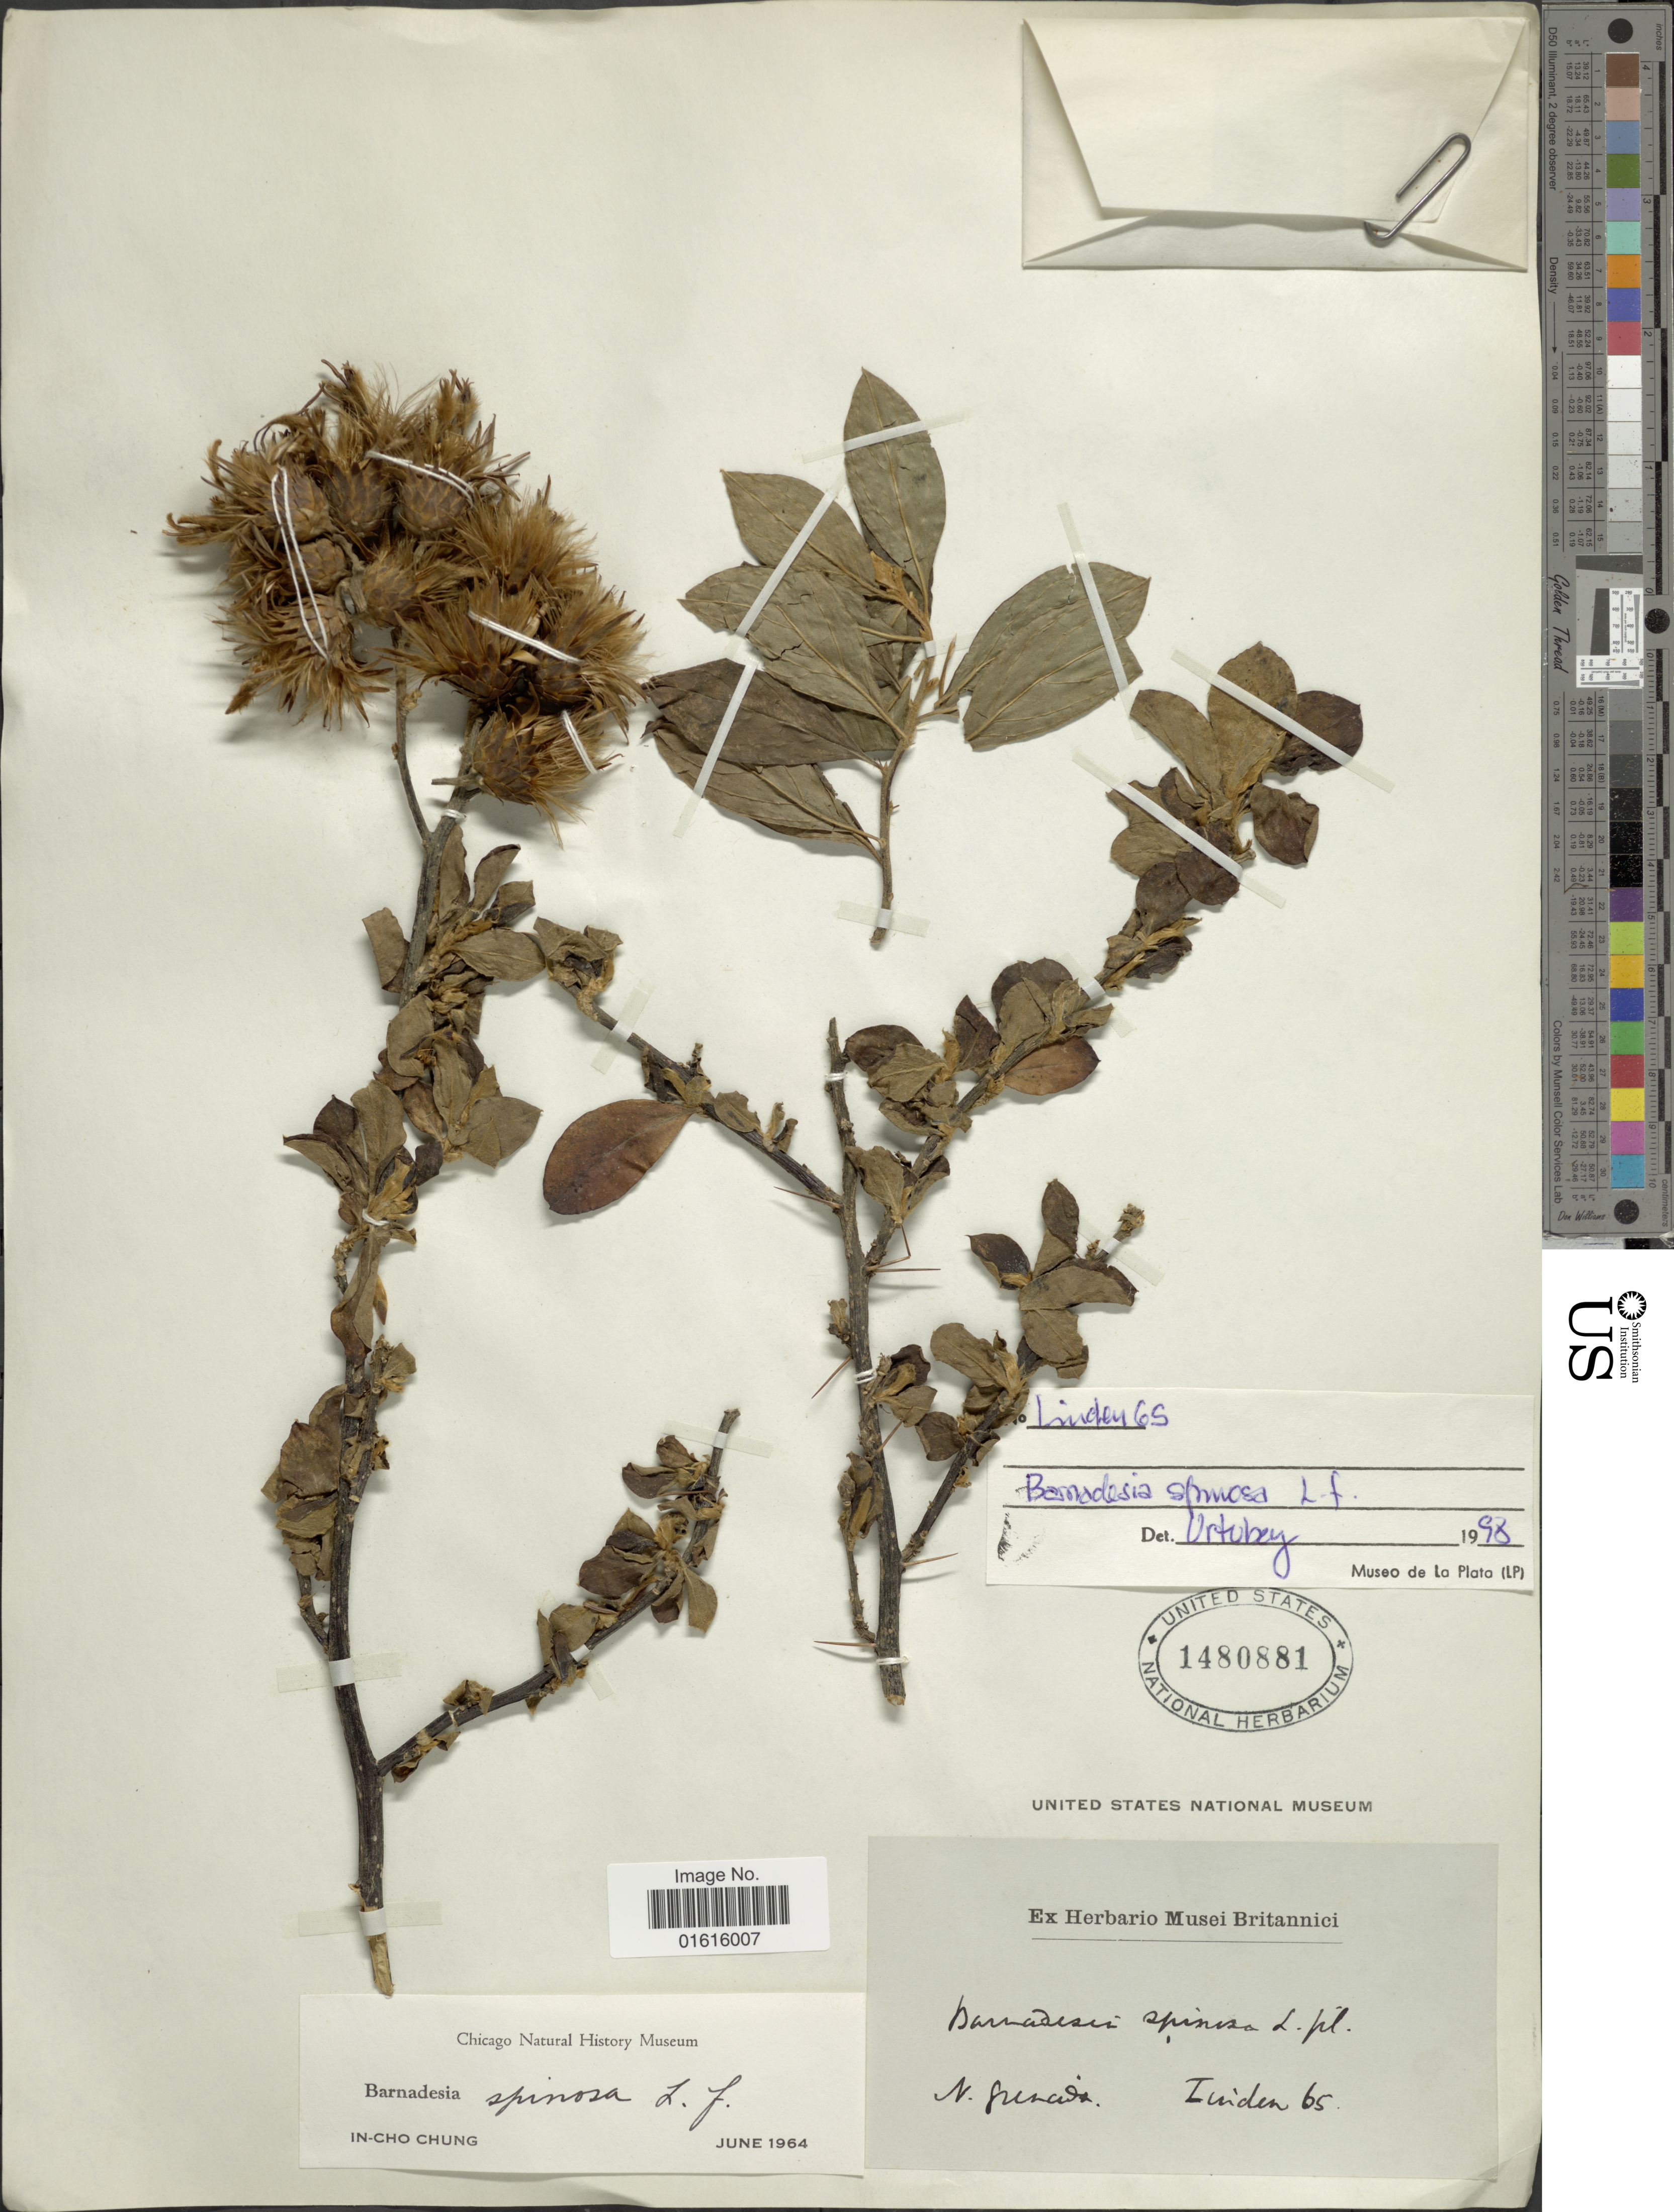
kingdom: Plantae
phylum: Tracheophyta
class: Magnoliopsida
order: Asterales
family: Asteraceae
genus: Barnadesia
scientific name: Barnadesia spinosa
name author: L. f.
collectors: -- Linden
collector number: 65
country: Colombia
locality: N. Grenada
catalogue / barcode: US 1480881